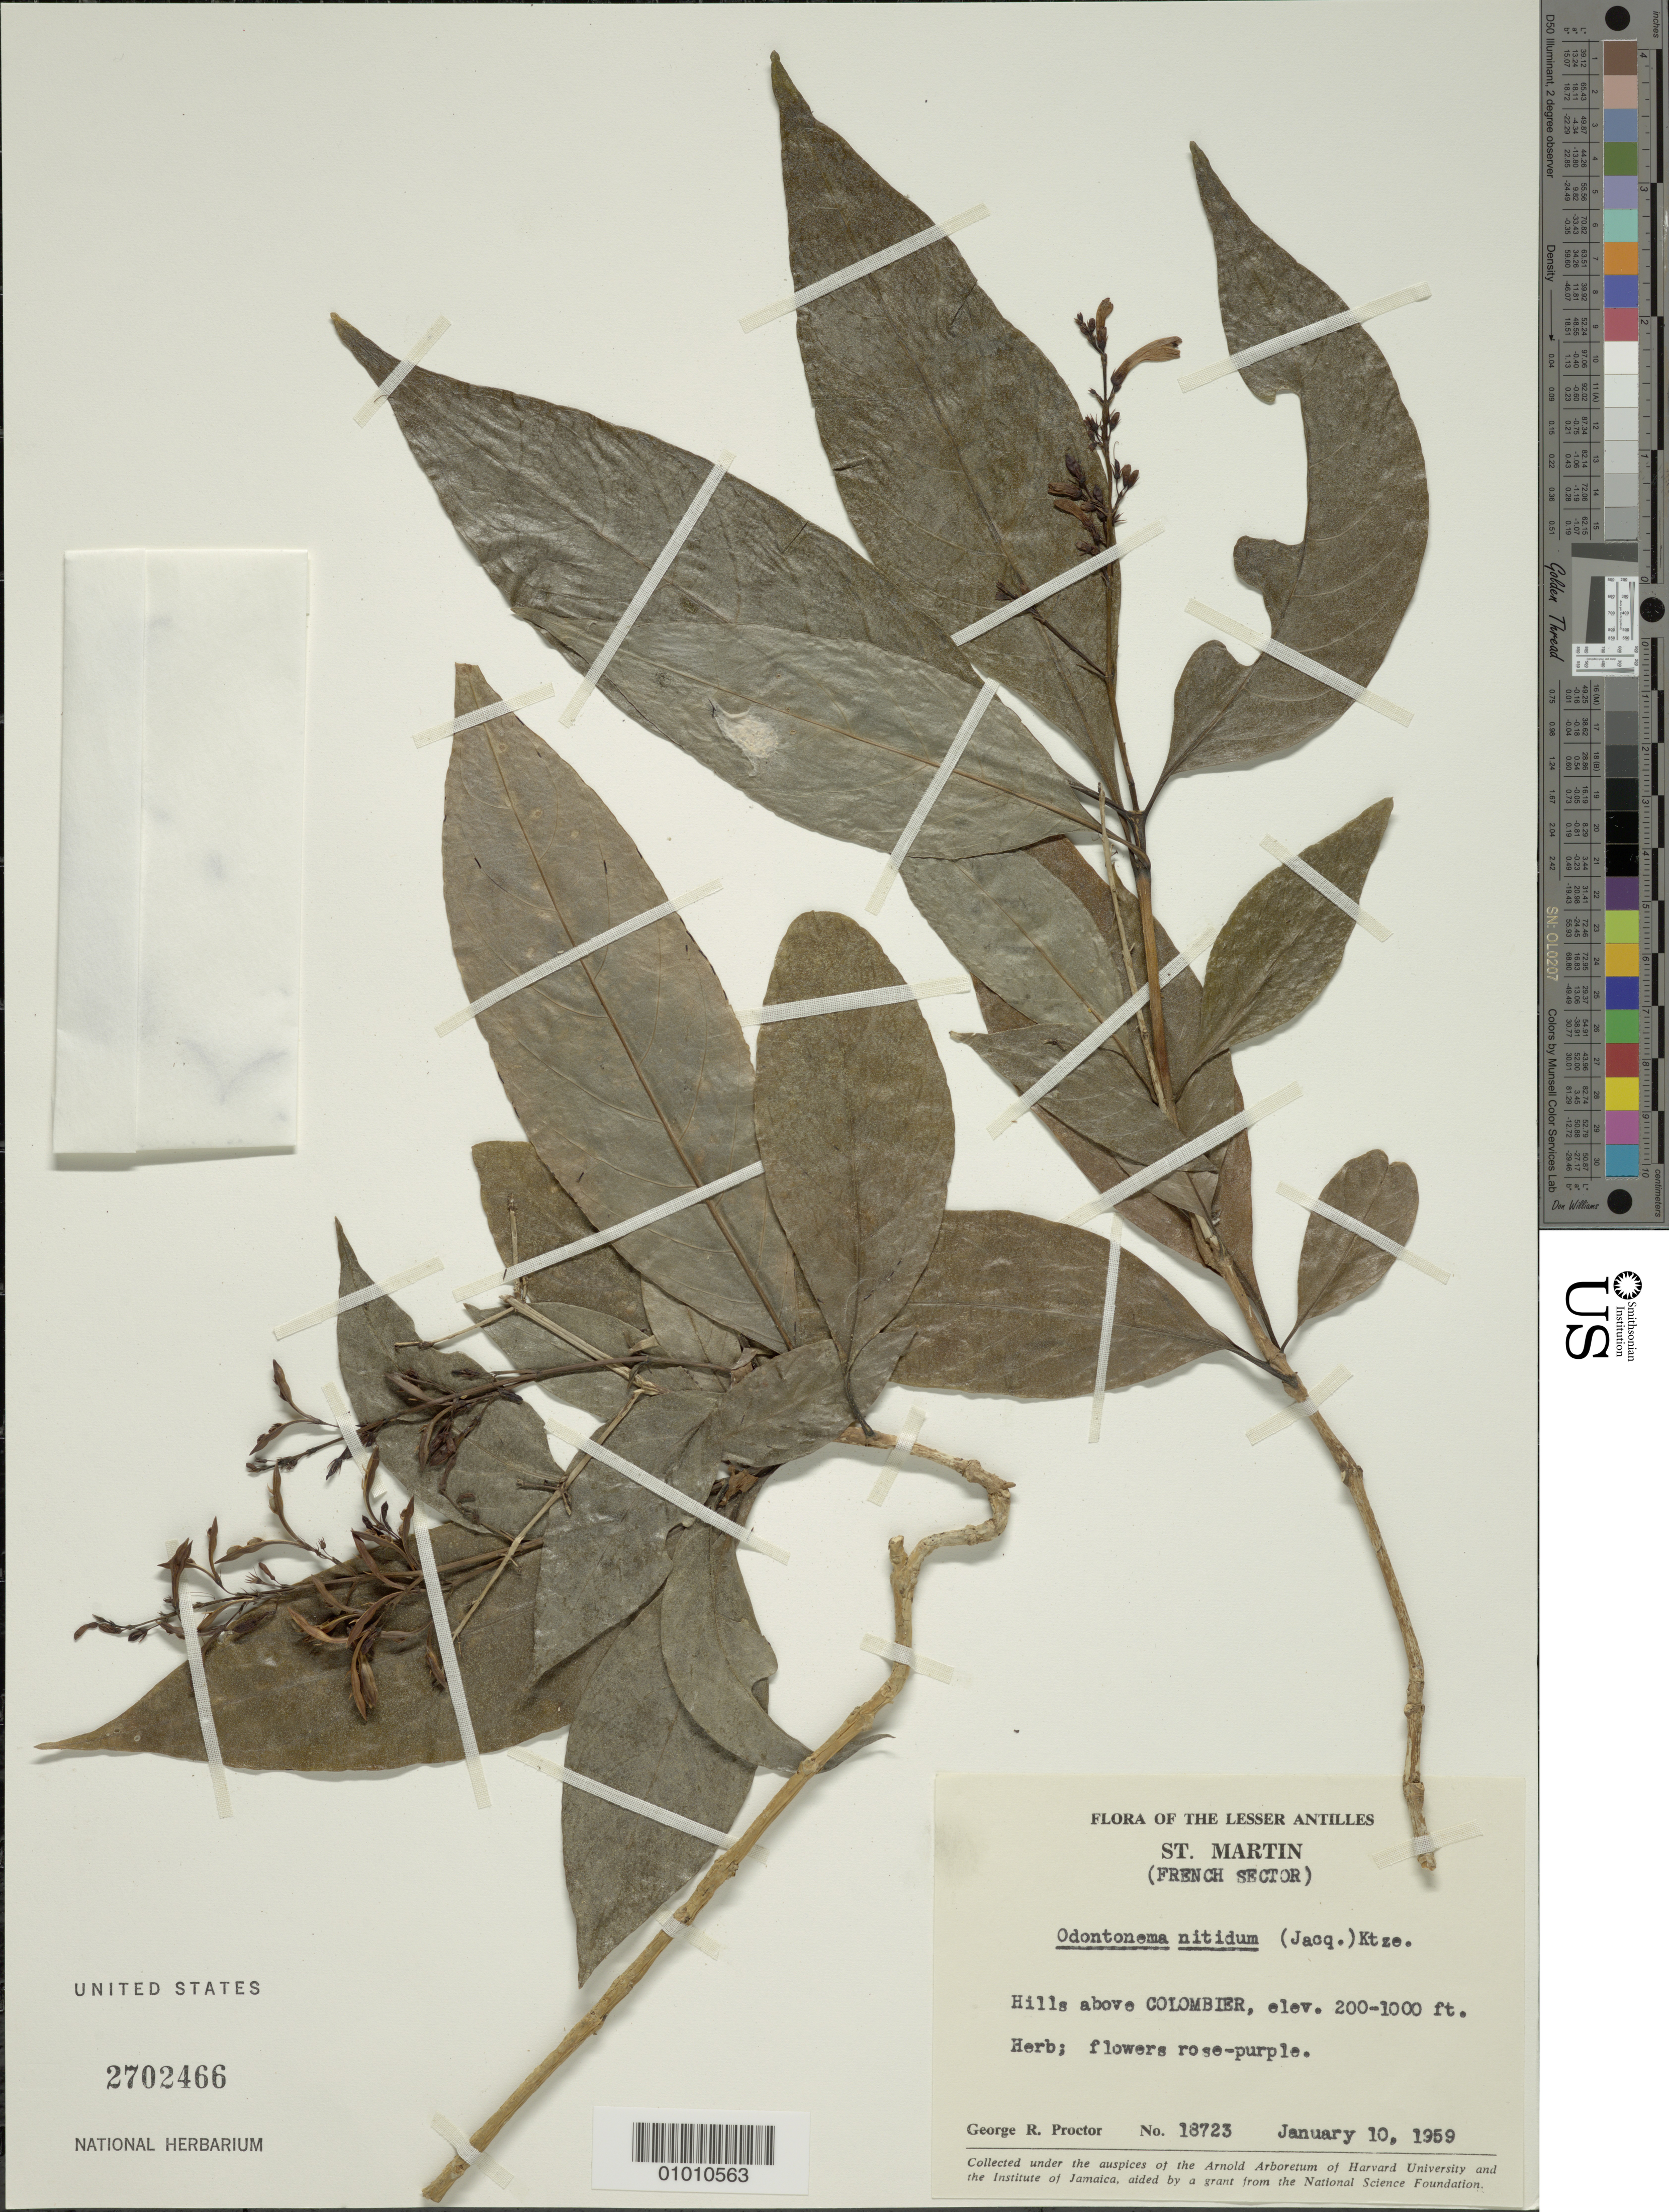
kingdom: Plantae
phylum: Tracheophyta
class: Magnoliopsida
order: Lamiales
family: Acanthaceae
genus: Odontonema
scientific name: Odontonema nitidum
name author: (Jacq.) Kuntze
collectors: G. R. Proctor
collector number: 18723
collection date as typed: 10 Jan 1959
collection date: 1959-01-10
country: Sint Maartin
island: Sint Maarten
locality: Colombier, hills above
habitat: Hills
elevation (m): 61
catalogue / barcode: US 2702466